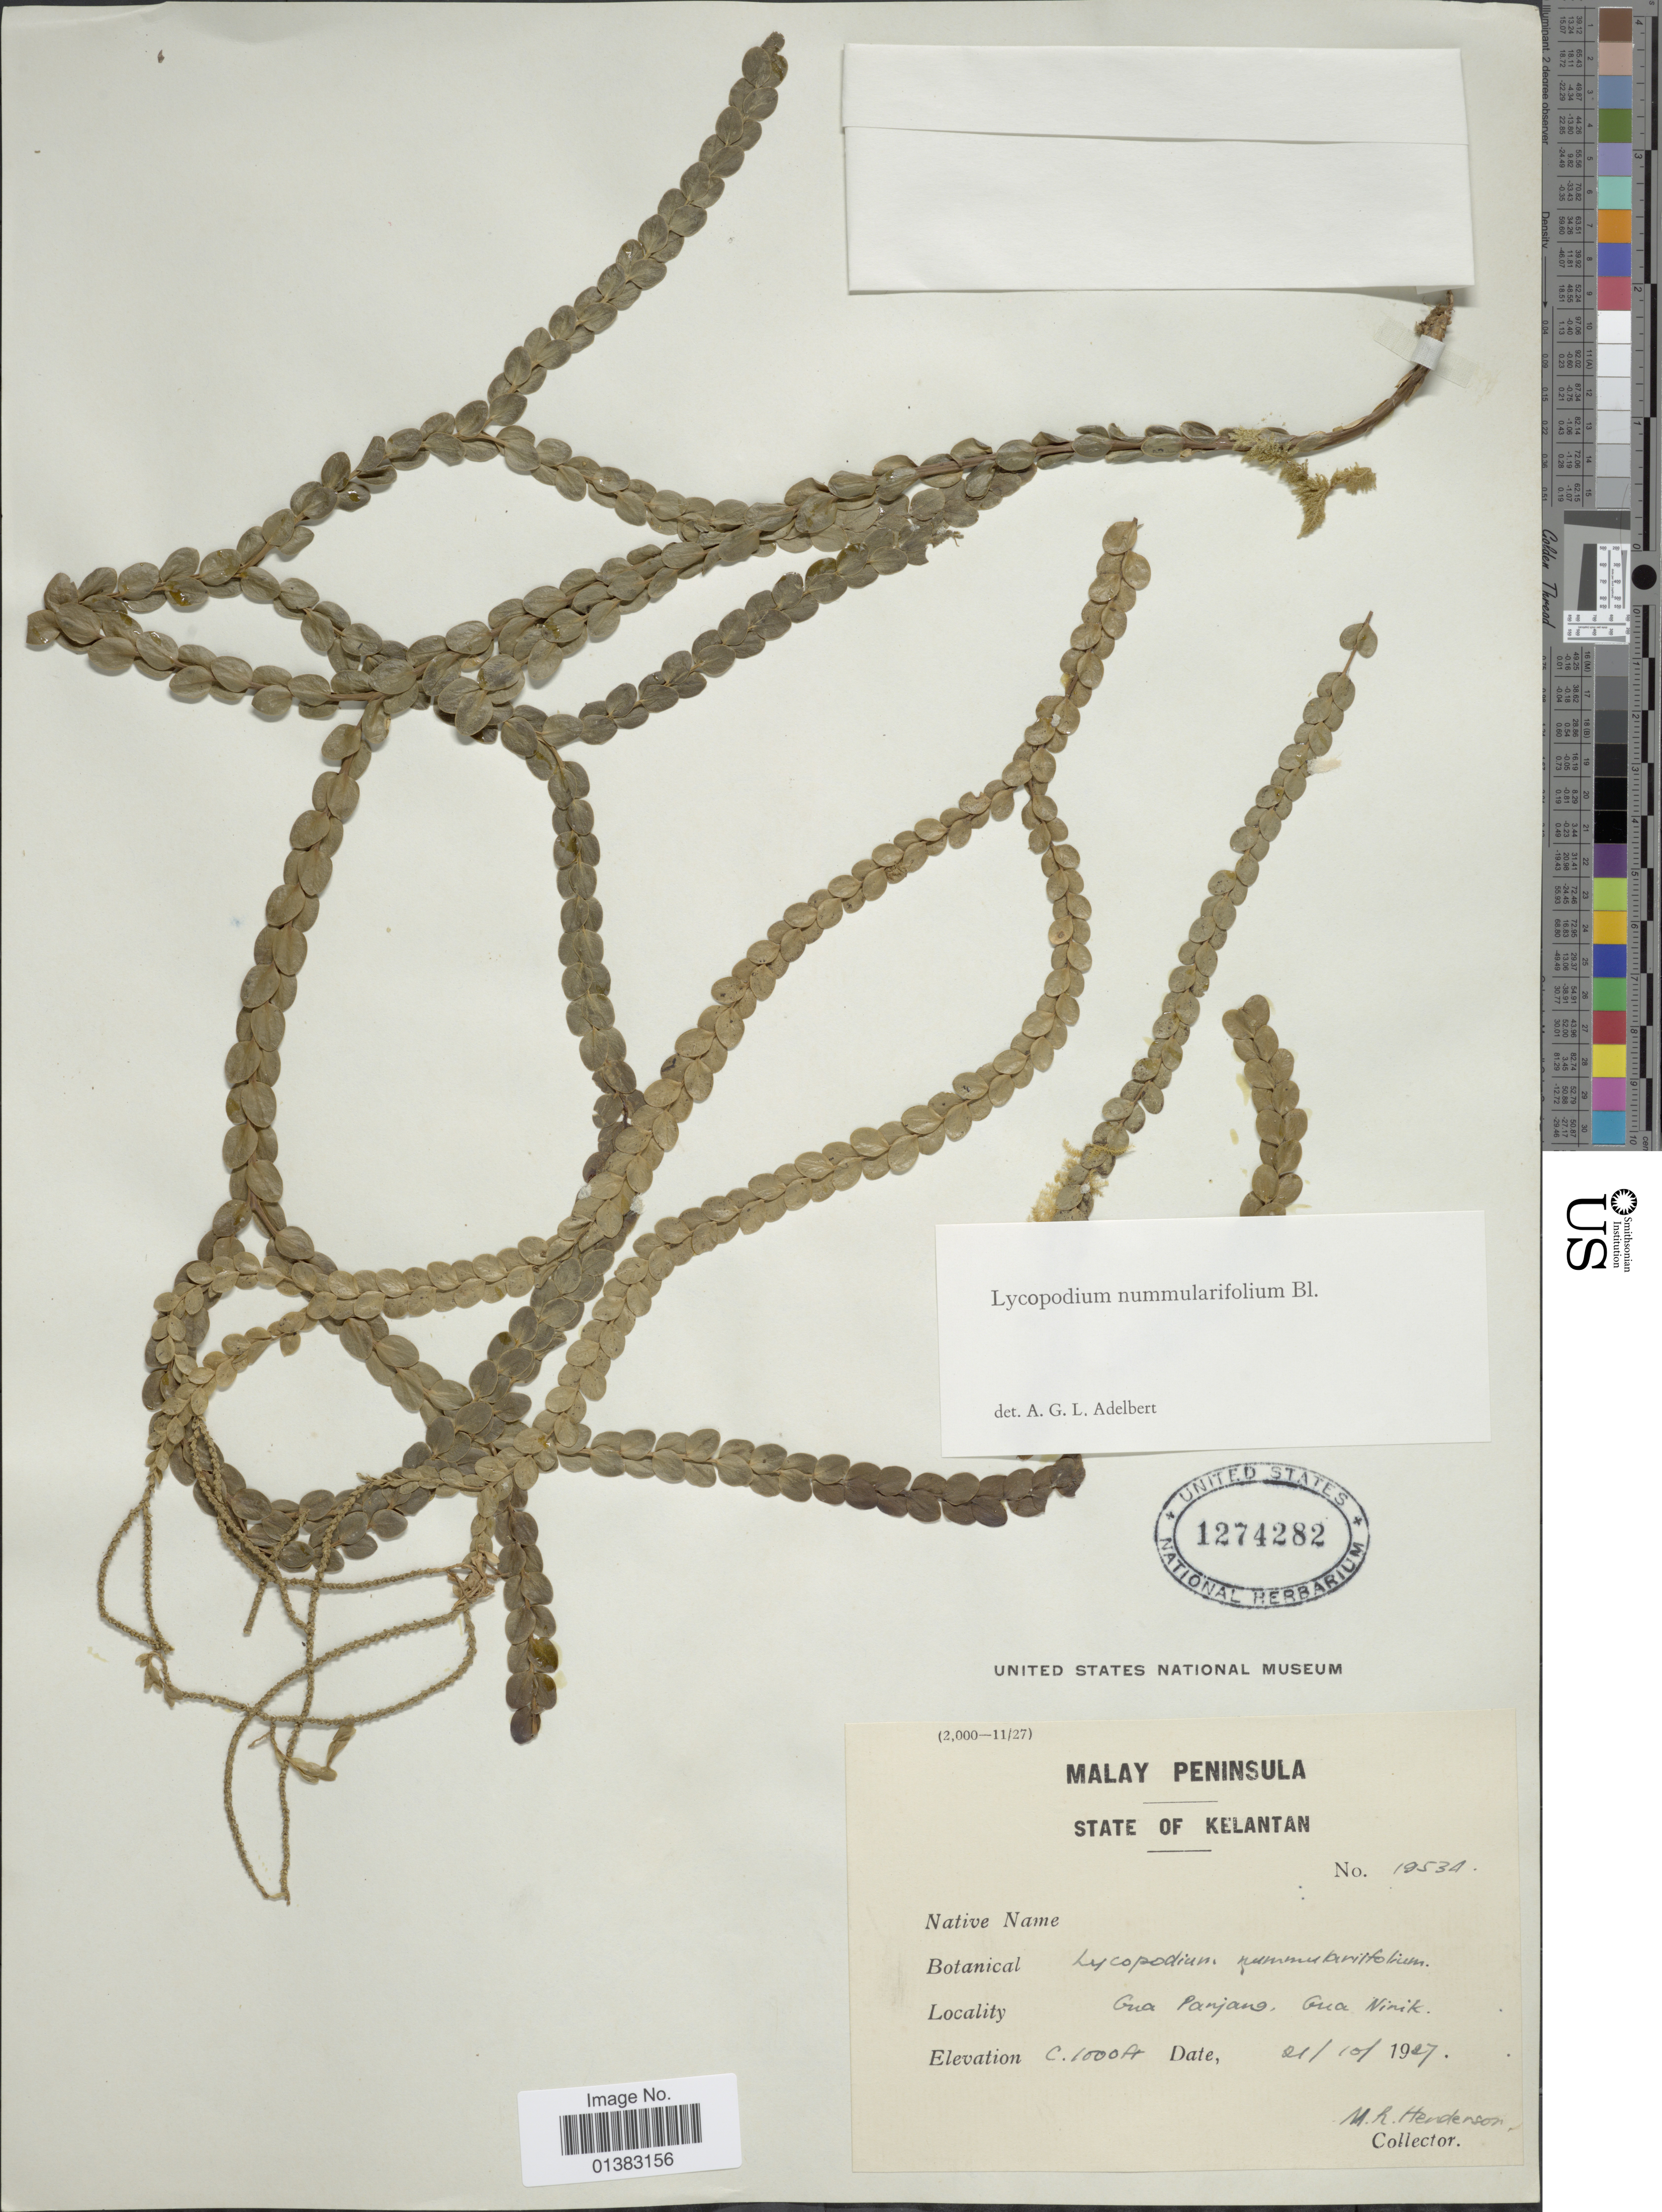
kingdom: Plantae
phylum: Tracheophyta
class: Lycopodiopsida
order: Lycopodiales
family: Lycopodiaceae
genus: Phlegmariurus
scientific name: Phlegmariurus nummulariifolius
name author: (Blume) Ching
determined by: Field, A. R.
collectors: M. Henderson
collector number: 19534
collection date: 1927-10-21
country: Malaysia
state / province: Kelantan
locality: Malay Peninsula, Gua Panjang, Gua Nimik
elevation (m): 305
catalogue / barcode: US 1274282